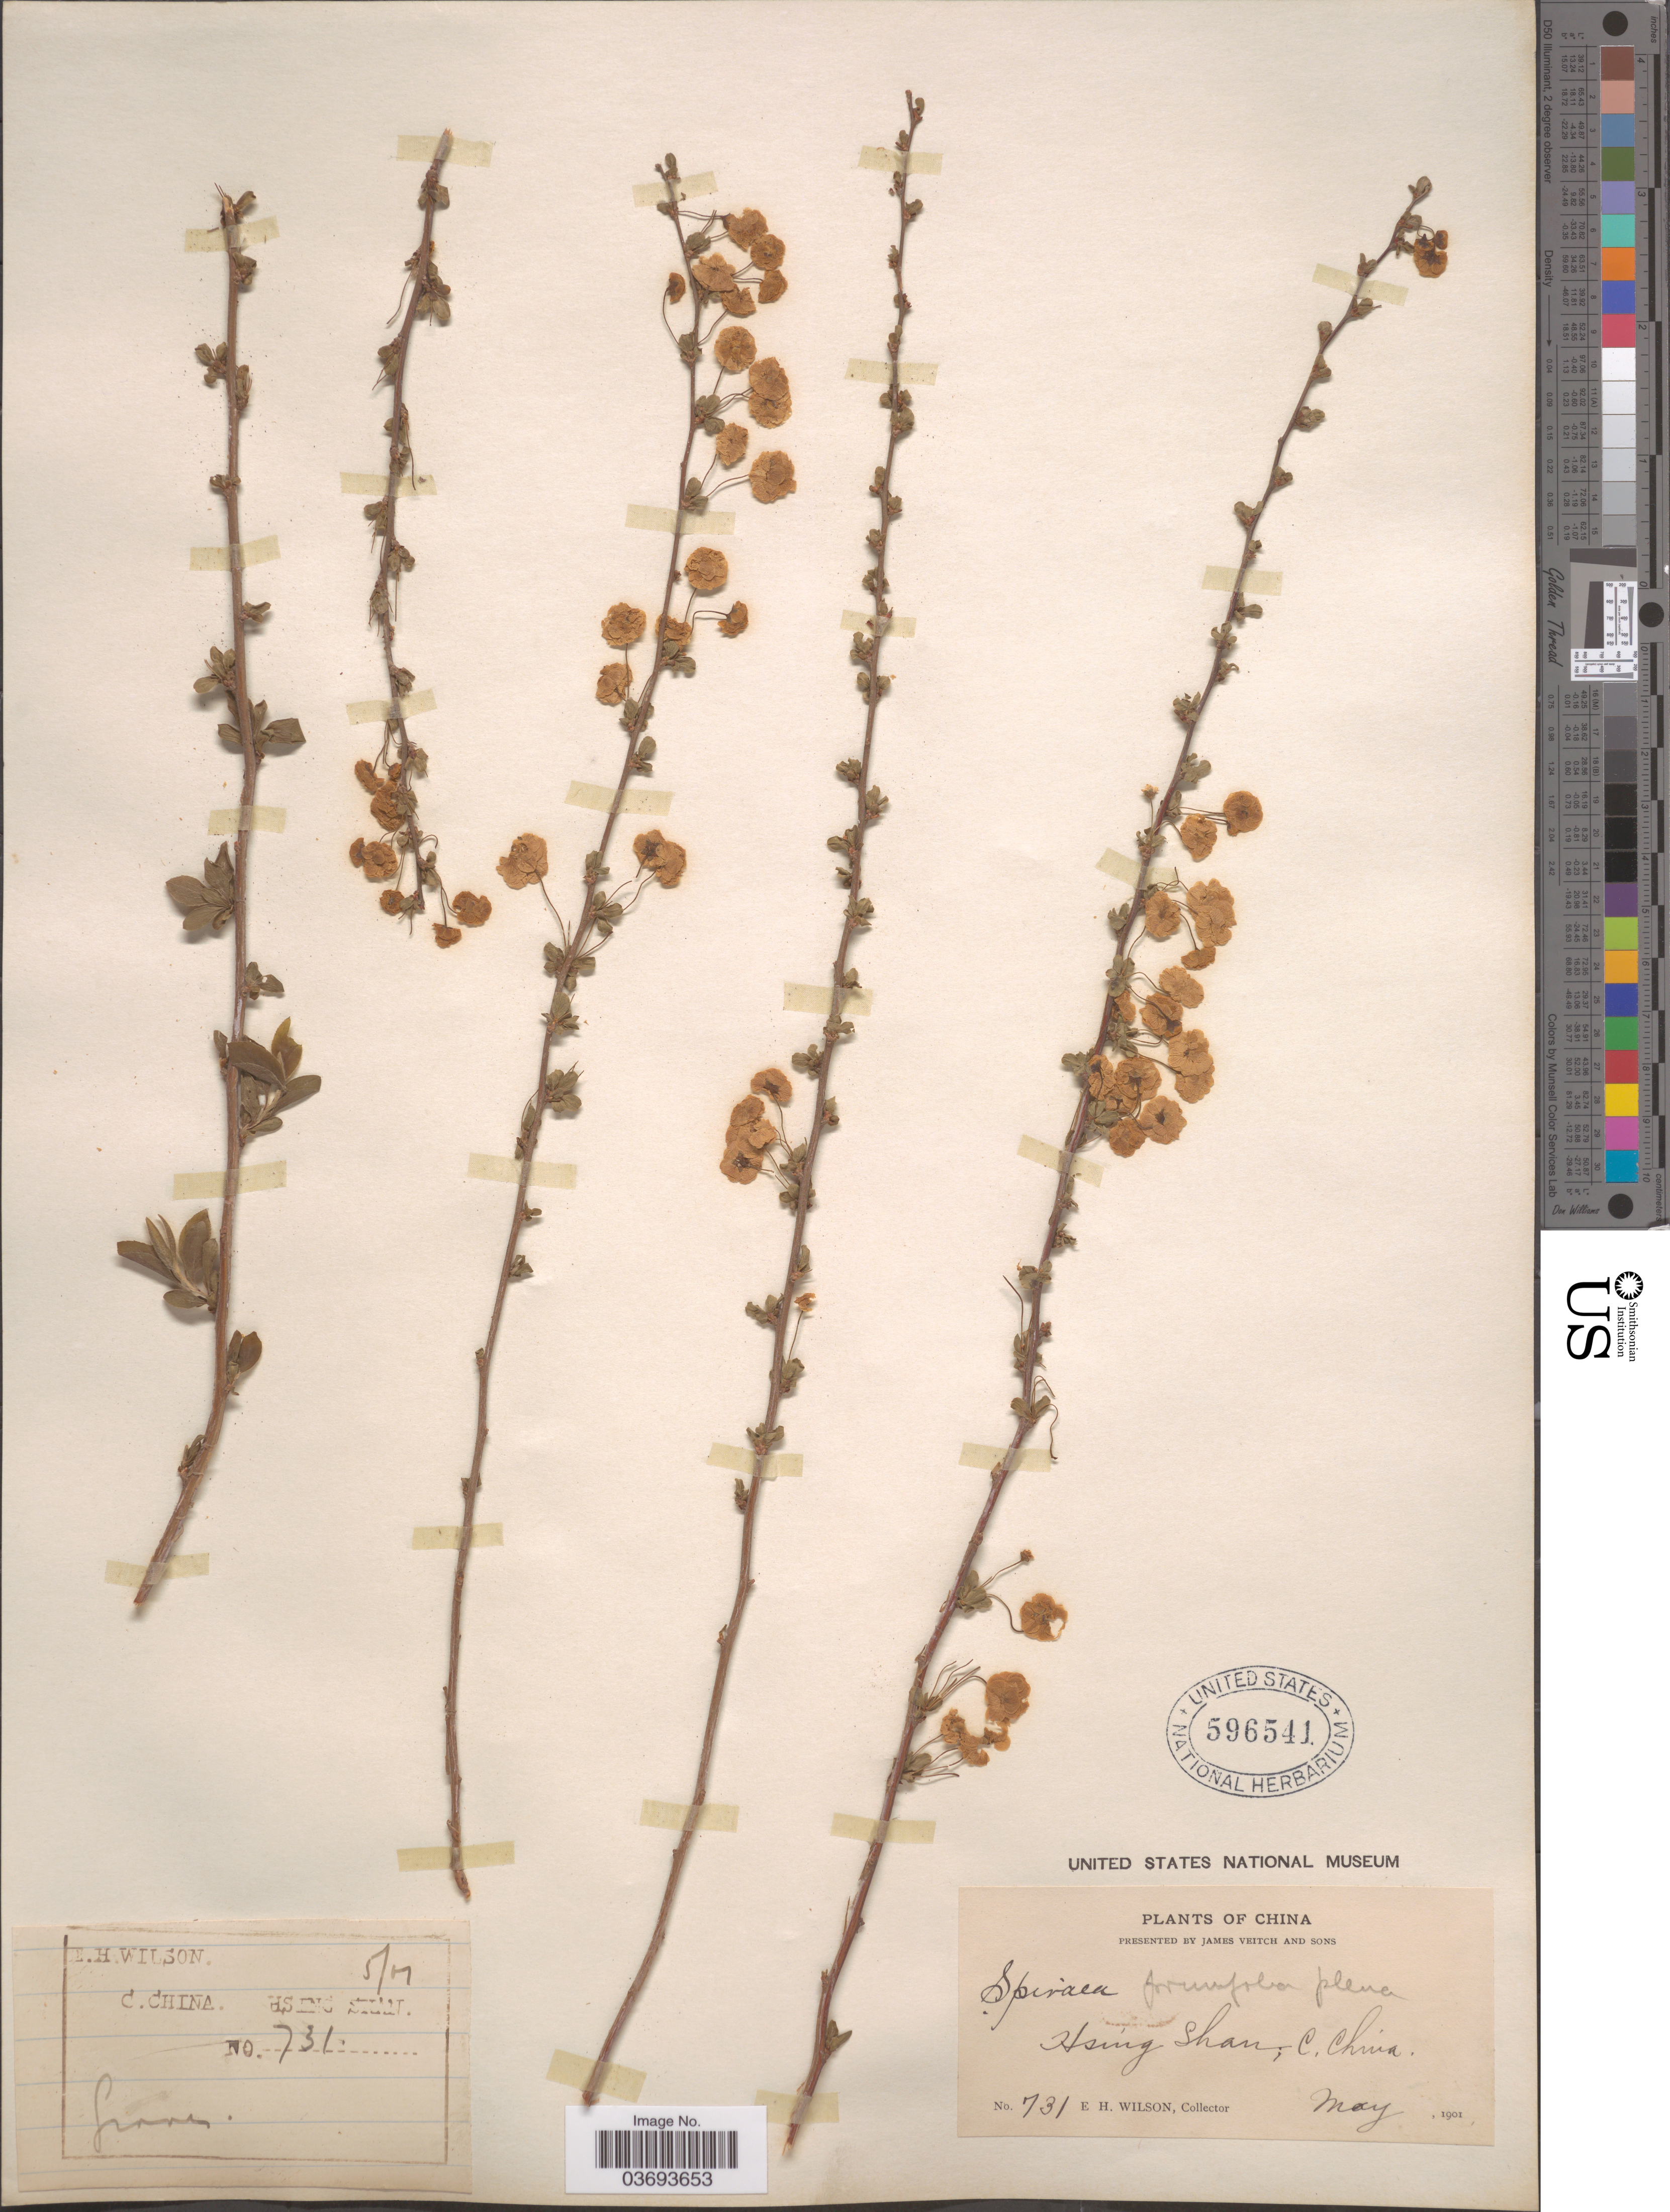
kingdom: Plantae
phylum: Tracheophyta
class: Magnoliopsida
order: Rosales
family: Rosaceae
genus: Spiraea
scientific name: Spiraea prunifolia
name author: Siebold & Zucc.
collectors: E. Wilson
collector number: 731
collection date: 1901-05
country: China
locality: Hsing Shan; C. China.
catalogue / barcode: US 596541